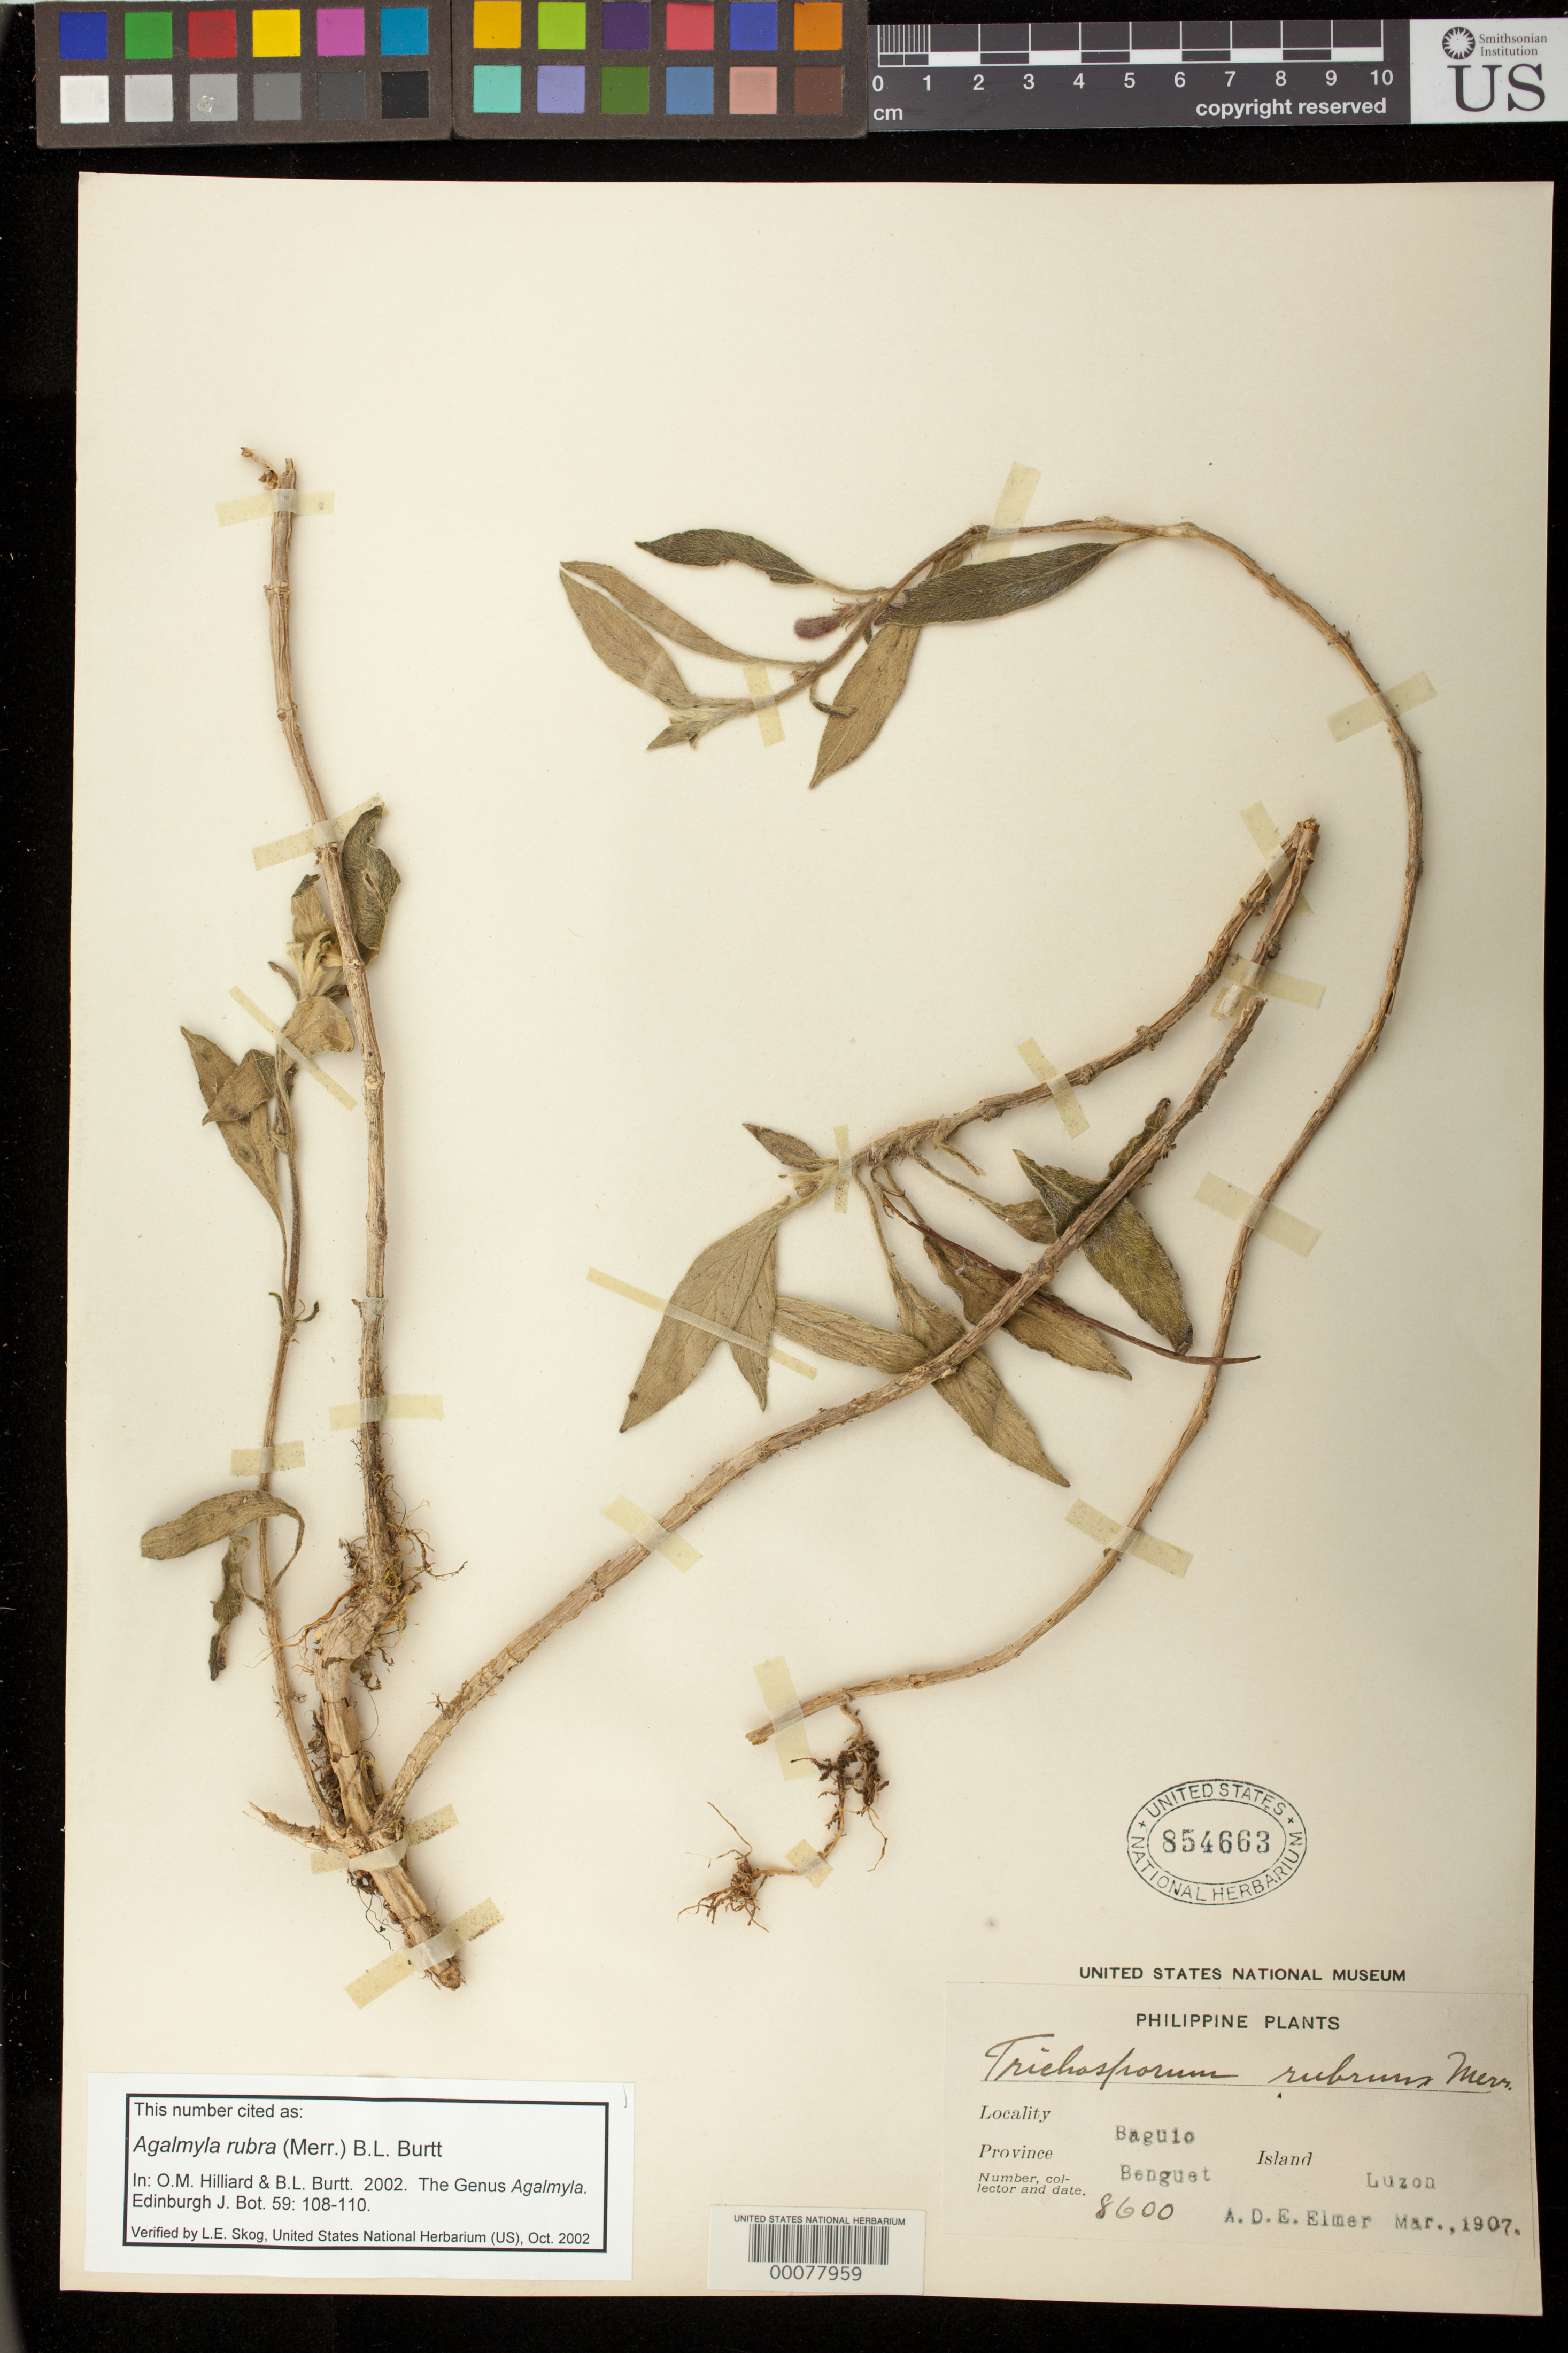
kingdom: Plantae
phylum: Tracheophyta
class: Magnoliopsida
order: Lamiales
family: Gesneriaceae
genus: Agalmyla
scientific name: Agalmyla rubrum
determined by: Hilliard, O. M.; Burtt, B. L.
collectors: A. D. E. Elmer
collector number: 8600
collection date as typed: Mar 1907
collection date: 1907-03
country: Philippines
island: Luzon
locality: Baguio, Prov. Benguet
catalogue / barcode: US 854663